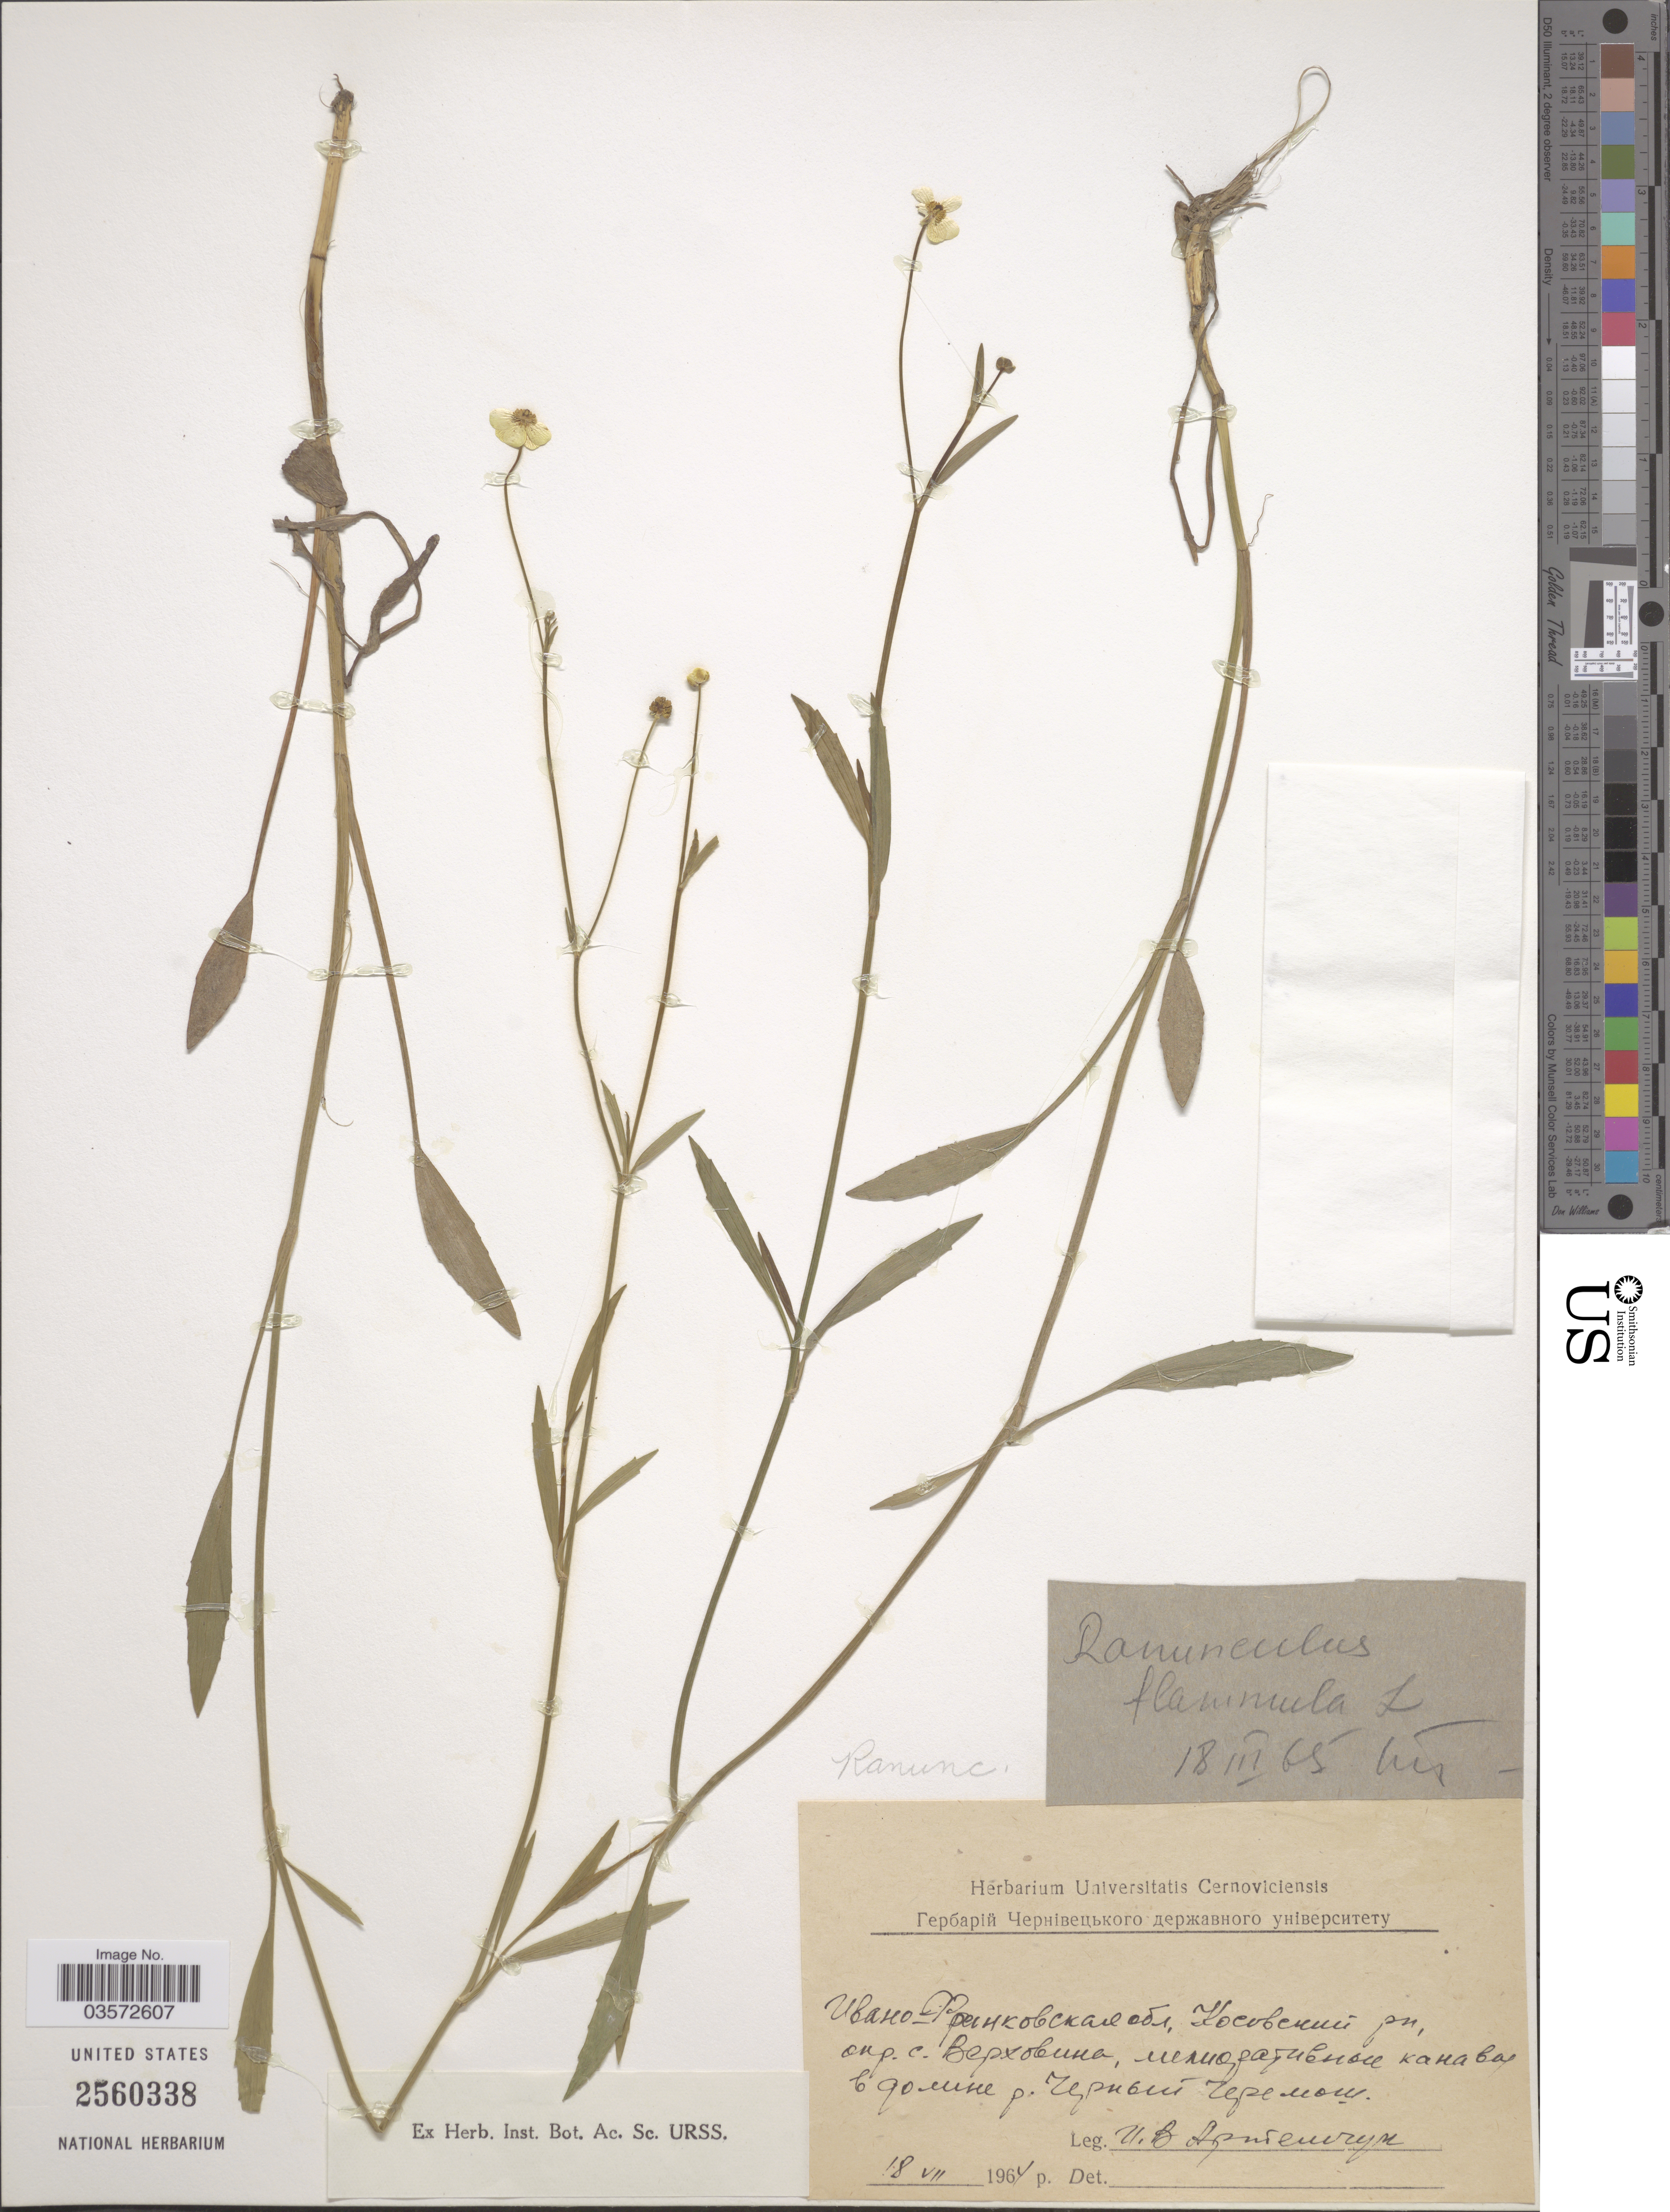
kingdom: Plantae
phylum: Tracheophyta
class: Magnoliopsida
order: Ranunculales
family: Ranunculaceae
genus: Ranunculus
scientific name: Ranunculus flammula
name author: L.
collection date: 1964-07-18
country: Ukraine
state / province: Ivano-Frankivs'k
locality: Vicinity of village Verkhovina, valley of river Chornyy Cheremosh.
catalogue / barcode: US 2560338